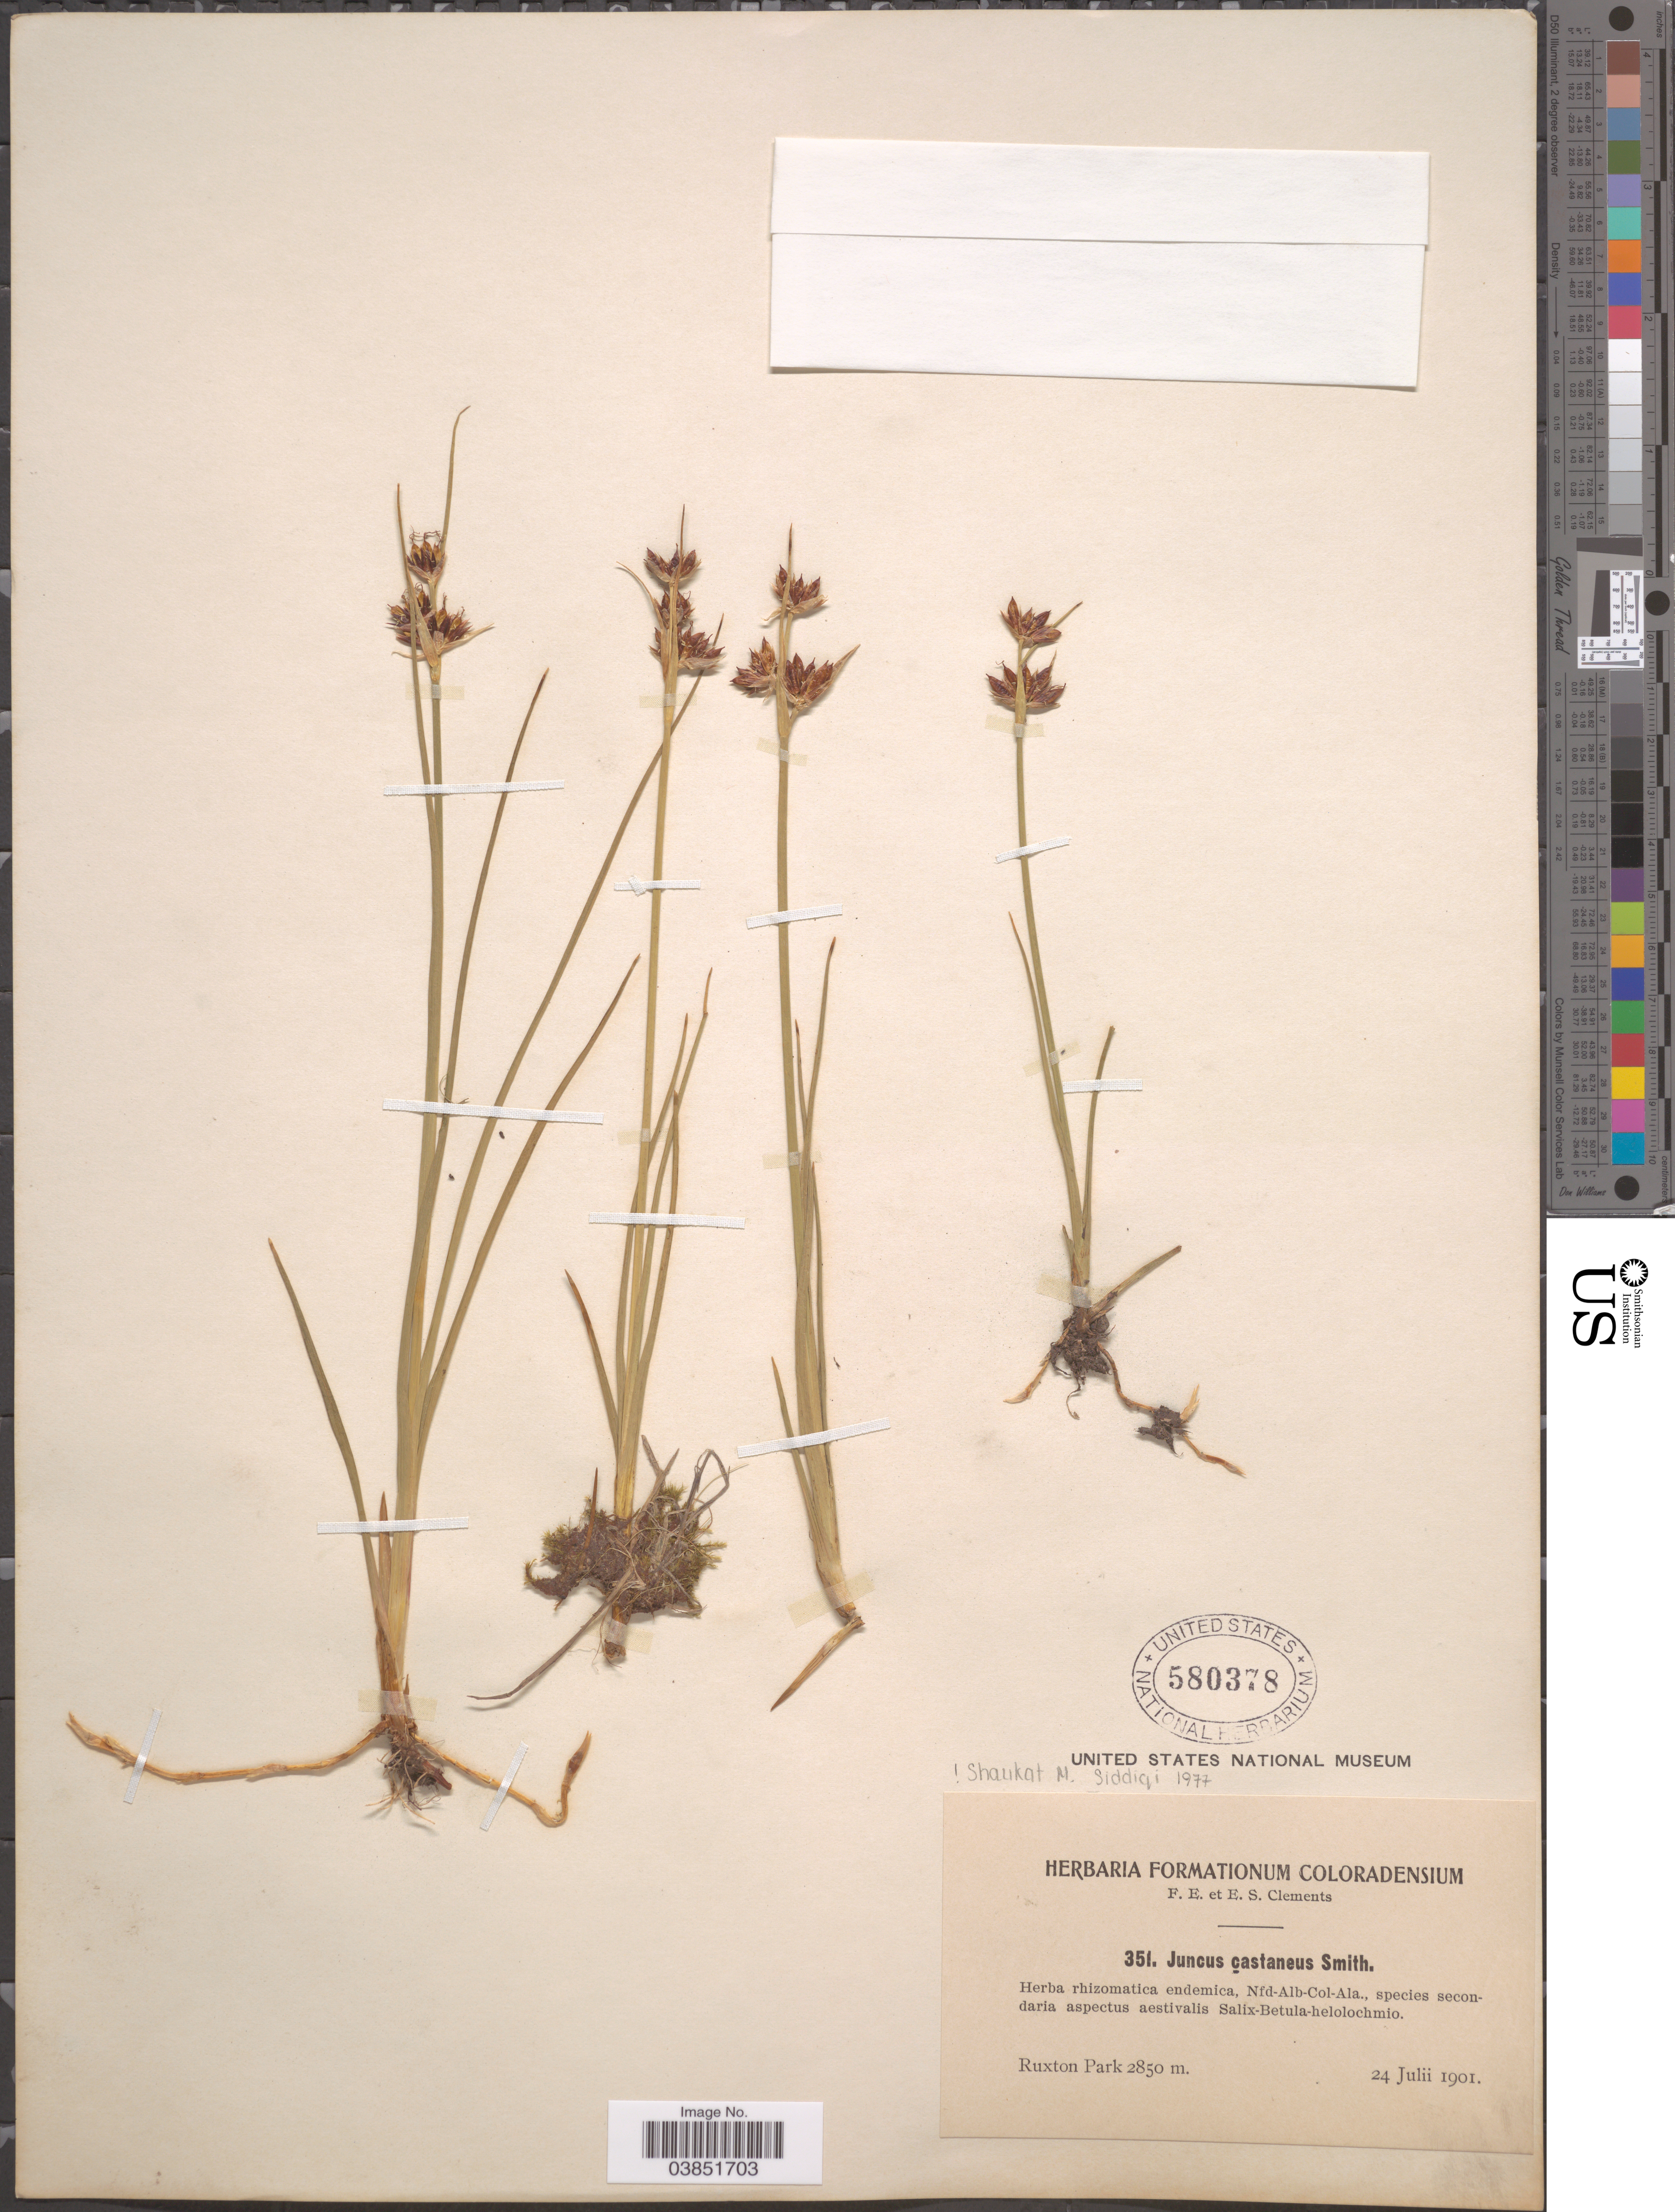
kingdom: Plantae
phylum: Tracheophyta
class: Liliopsida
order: Poales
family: Juncaceae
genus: Juncus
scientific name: Juncus castaneus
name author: Sm.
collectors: F. E. Clements & E. S. Clements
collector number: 351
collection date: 1901-07-24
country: United States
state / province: Colorado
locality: Ruxton Park.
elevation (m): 2850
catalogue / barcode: US 580378